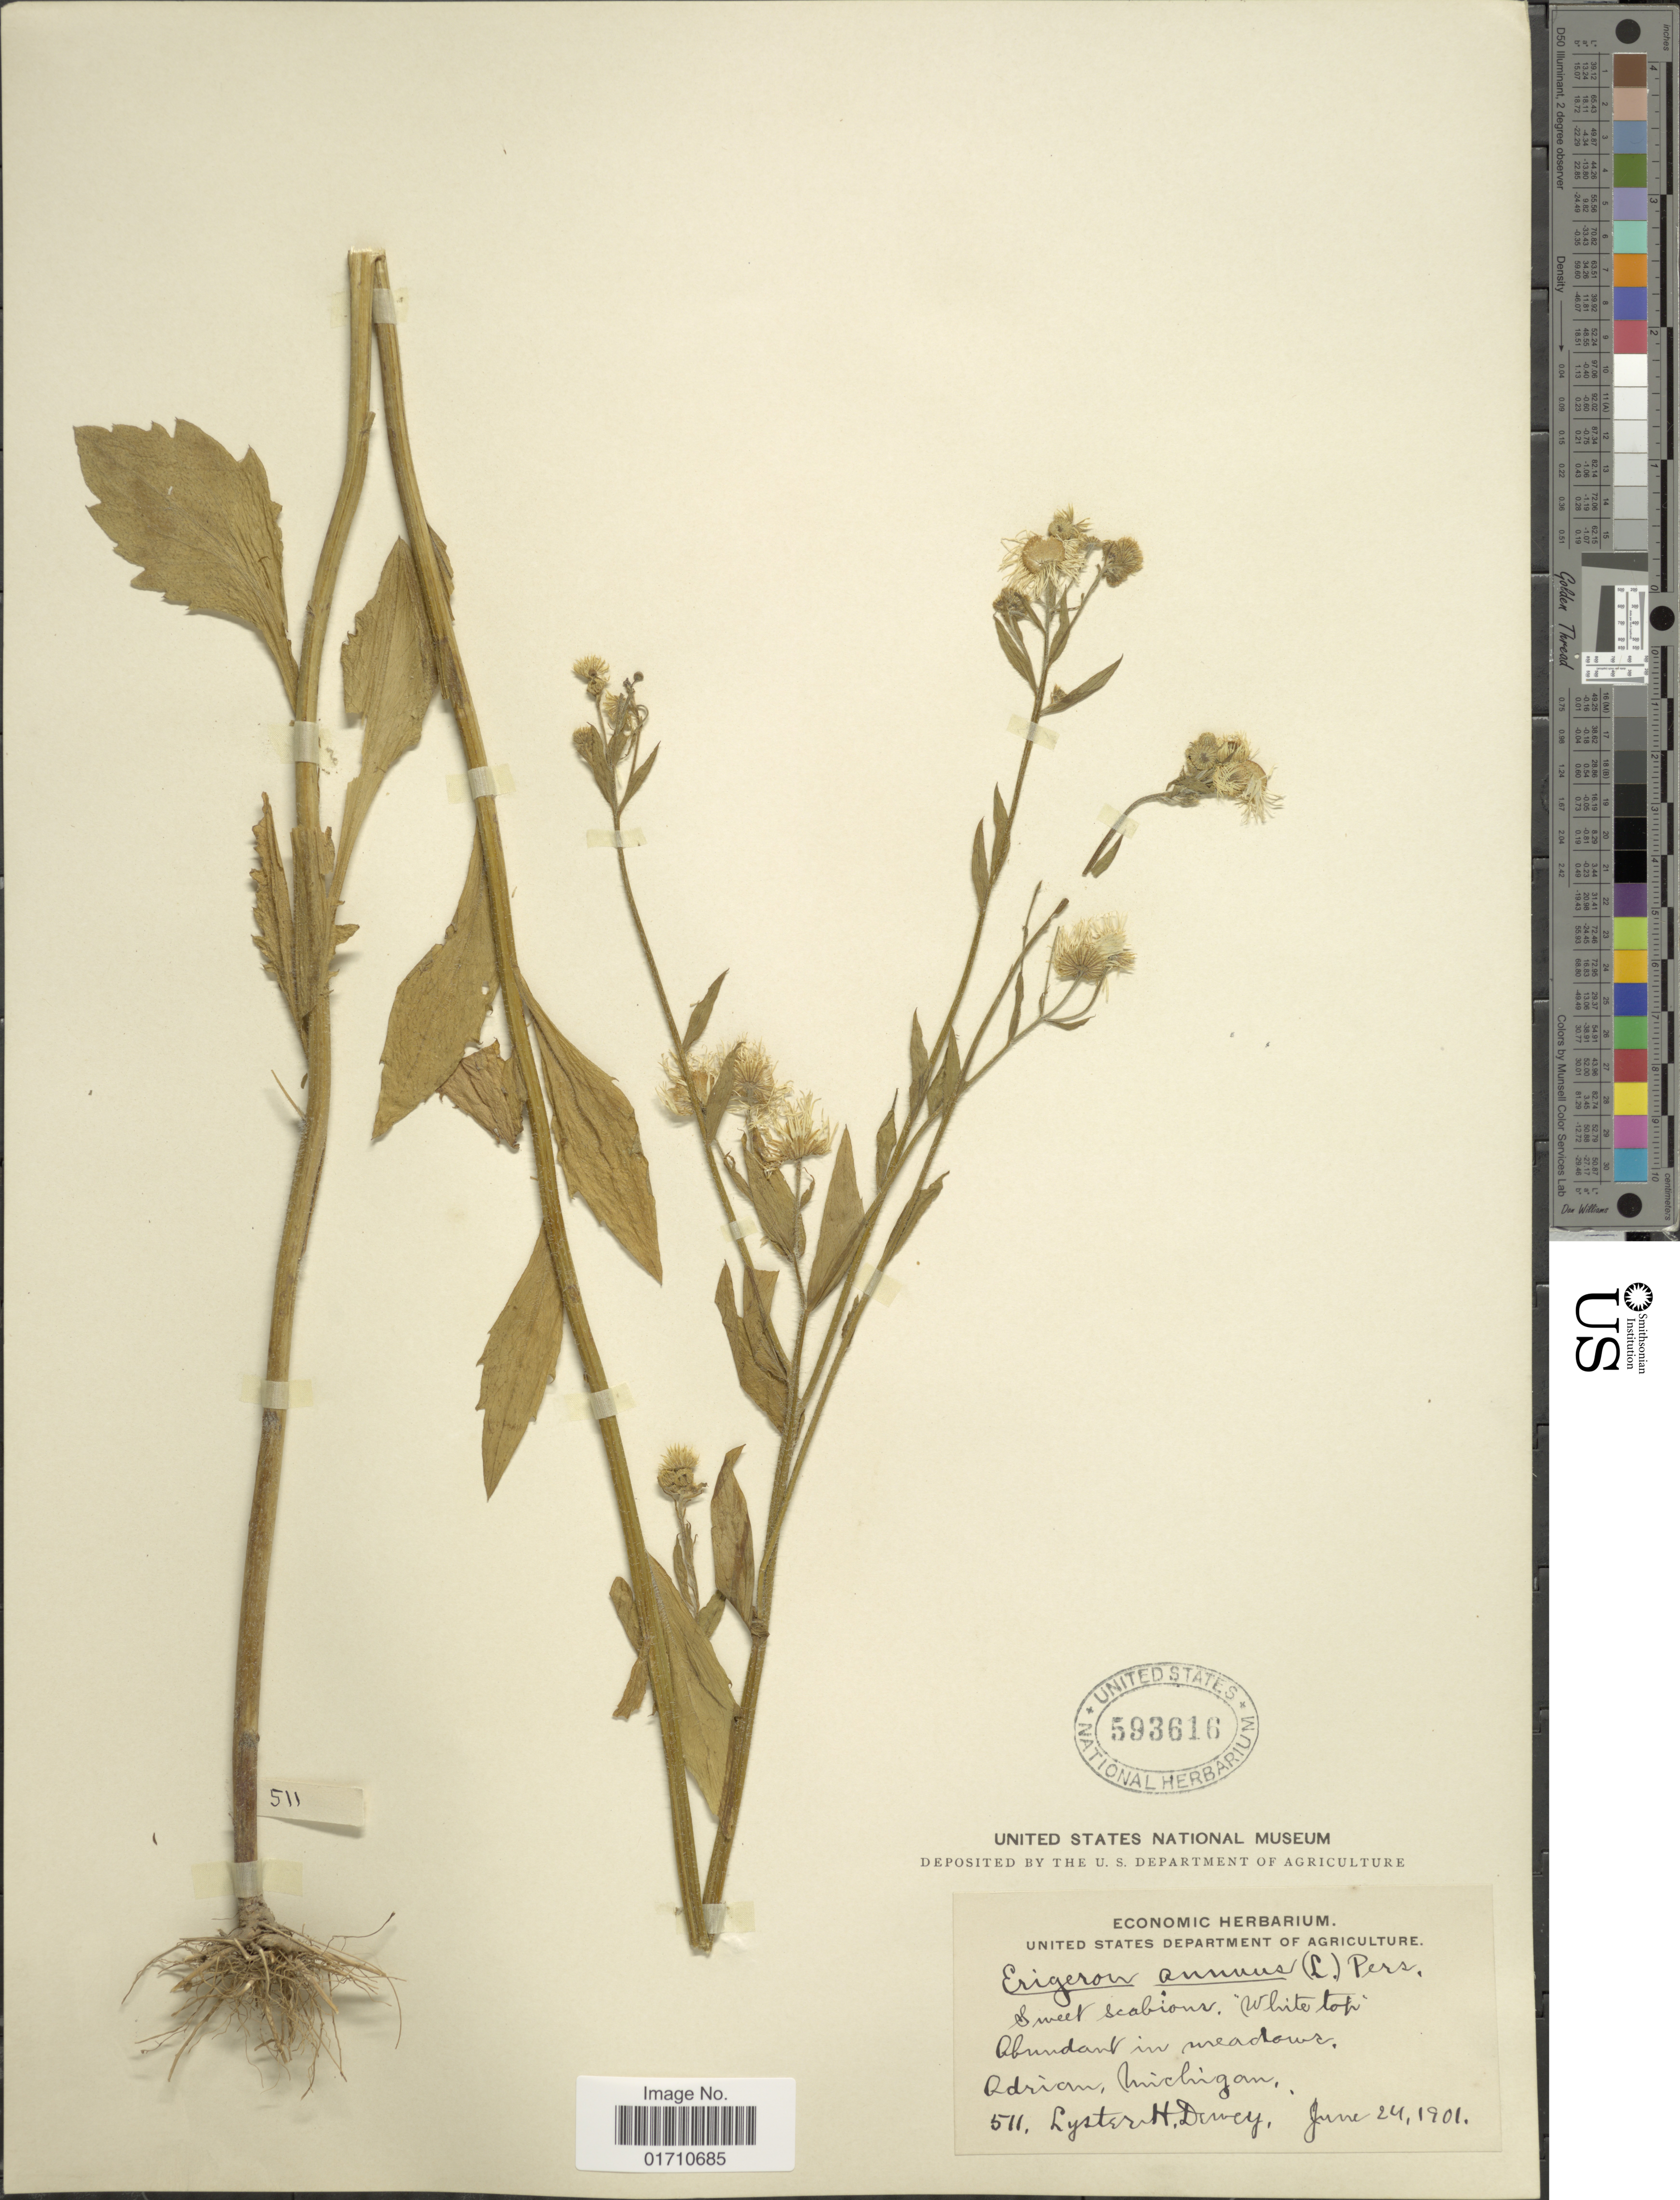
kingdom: Plantae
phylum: Tracheophyta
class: Magnoliopsida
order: Asterales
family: Asteraceae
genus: Erigeron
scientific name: Erigeron annuus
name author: (L.) Pers.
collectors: L. H. Dewey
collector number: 511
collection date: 1901-06-24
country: United States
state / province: Michigan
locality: Abundant in meadows, Adrian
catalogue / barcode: US 593616